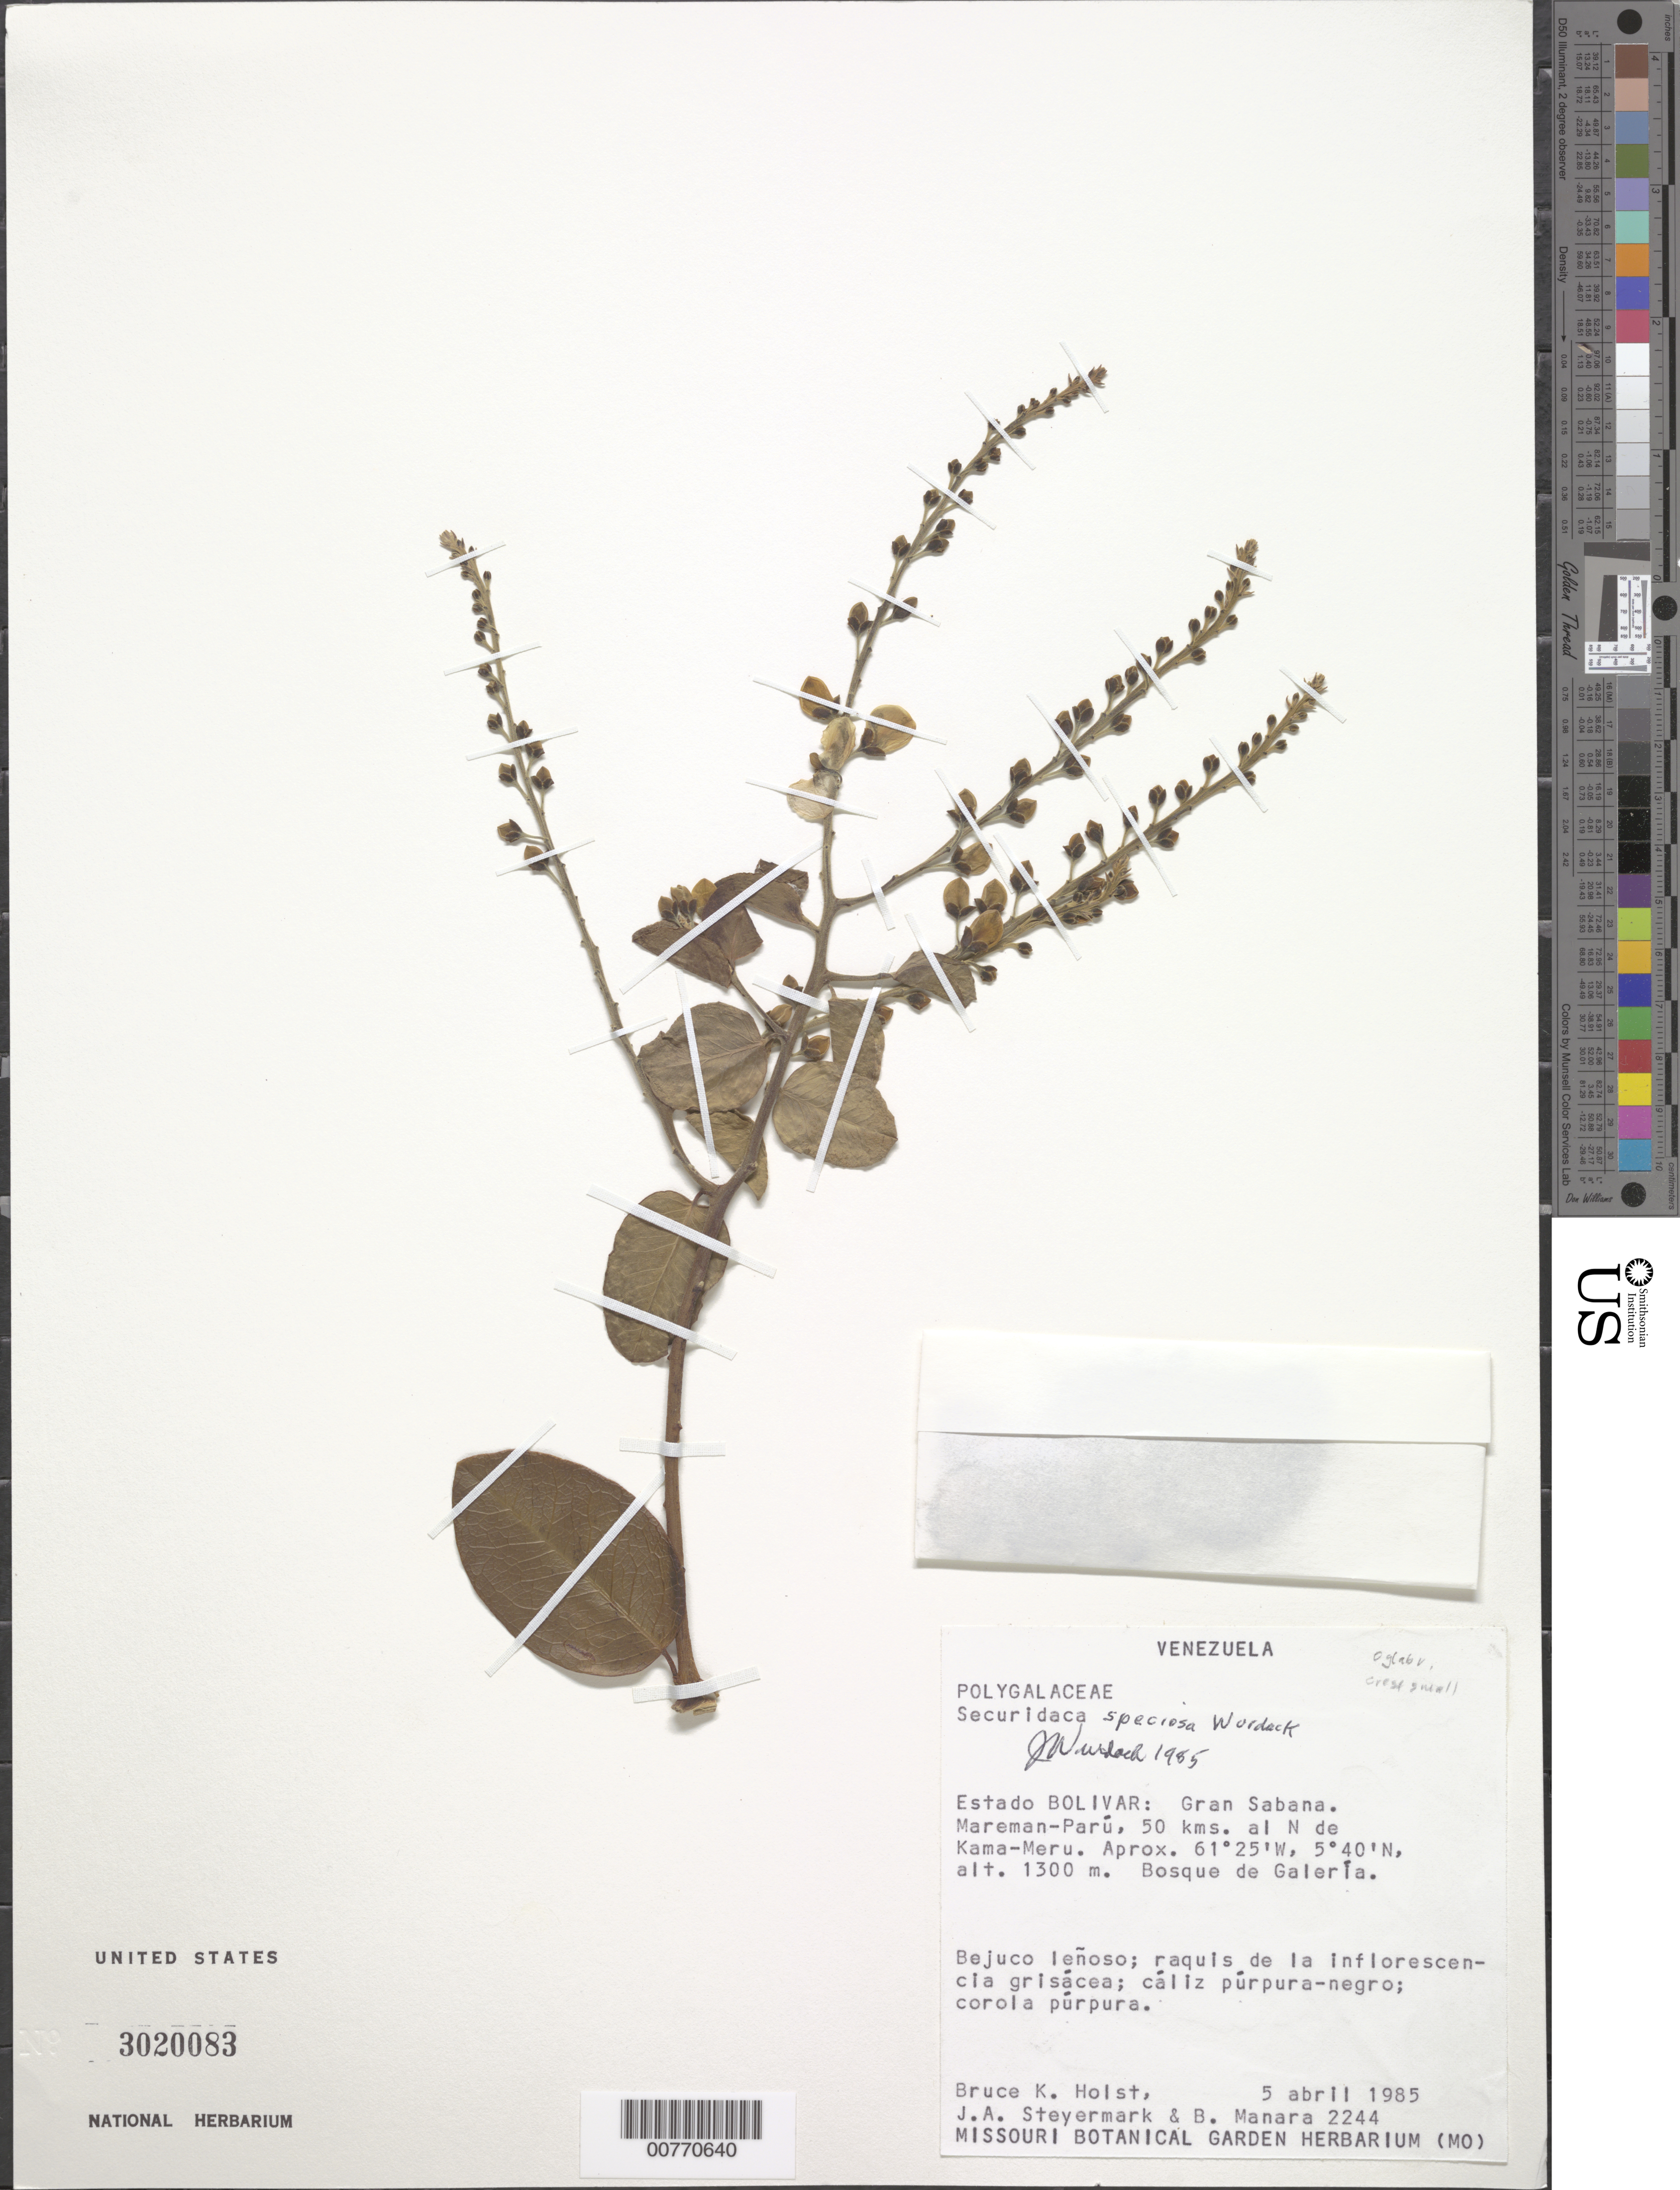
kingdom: Plantae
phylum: Tracheophyta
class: Magnoliopsida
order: Fabales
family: Polygalaceae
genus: Securidaca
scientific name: Securidaca speciosa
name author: Wurdack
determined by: Wurdack, John J., (US), US (UNITED STATES)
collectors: B. Holst, J. Steyermark & B. Manara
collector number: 2244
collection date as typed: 5-Apr-85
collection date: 1985-04-05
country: Venezuela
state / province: Bolívar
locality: Gran Sabana, Mareman-Parú, 50 km N of Kama-Meru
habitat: Gallery forest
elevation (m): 1300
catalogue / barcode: US 3020083